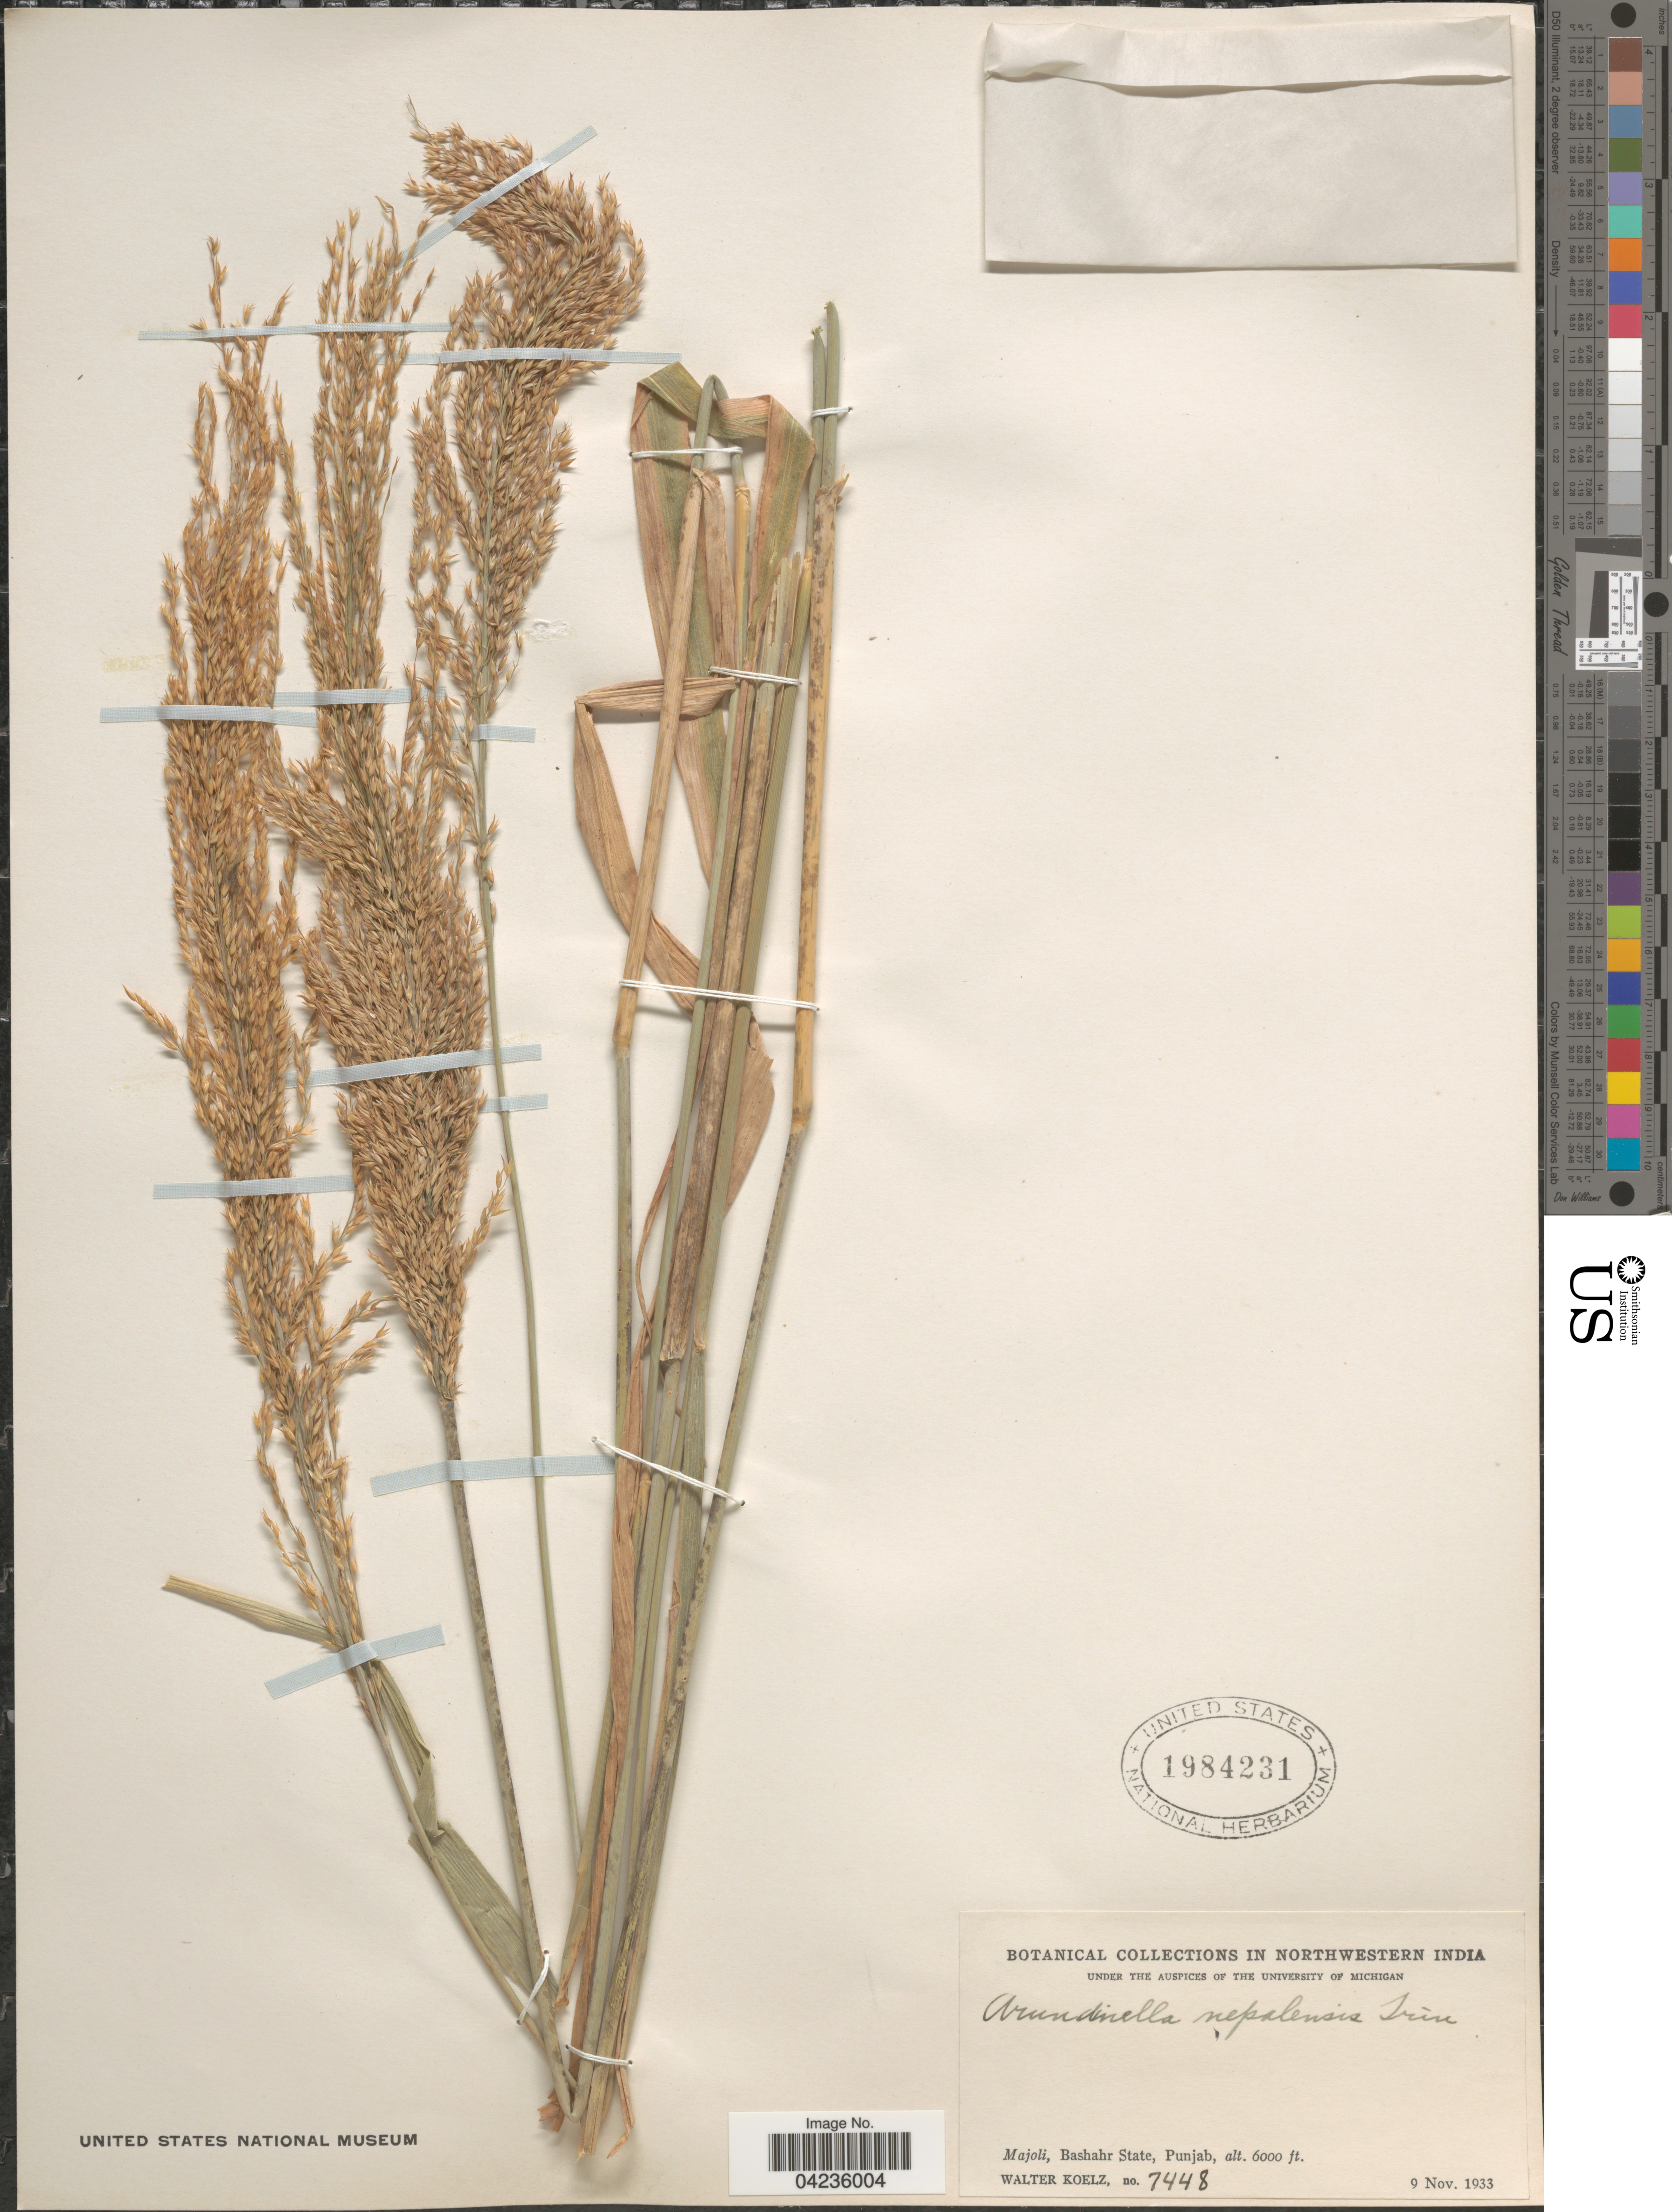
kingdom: Plantae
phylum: Tracheophyta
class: Liliopsida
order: Poales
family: Poaceae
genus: Arundinella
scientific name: Arundinella nepalensis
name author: Trin.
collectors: W. N. Koelz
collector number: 7448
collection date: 1933-11-09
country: India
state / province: Punjab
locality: Northwestern India. Majoli, Bashahr State.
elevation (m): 1829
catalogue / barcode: US 1984231